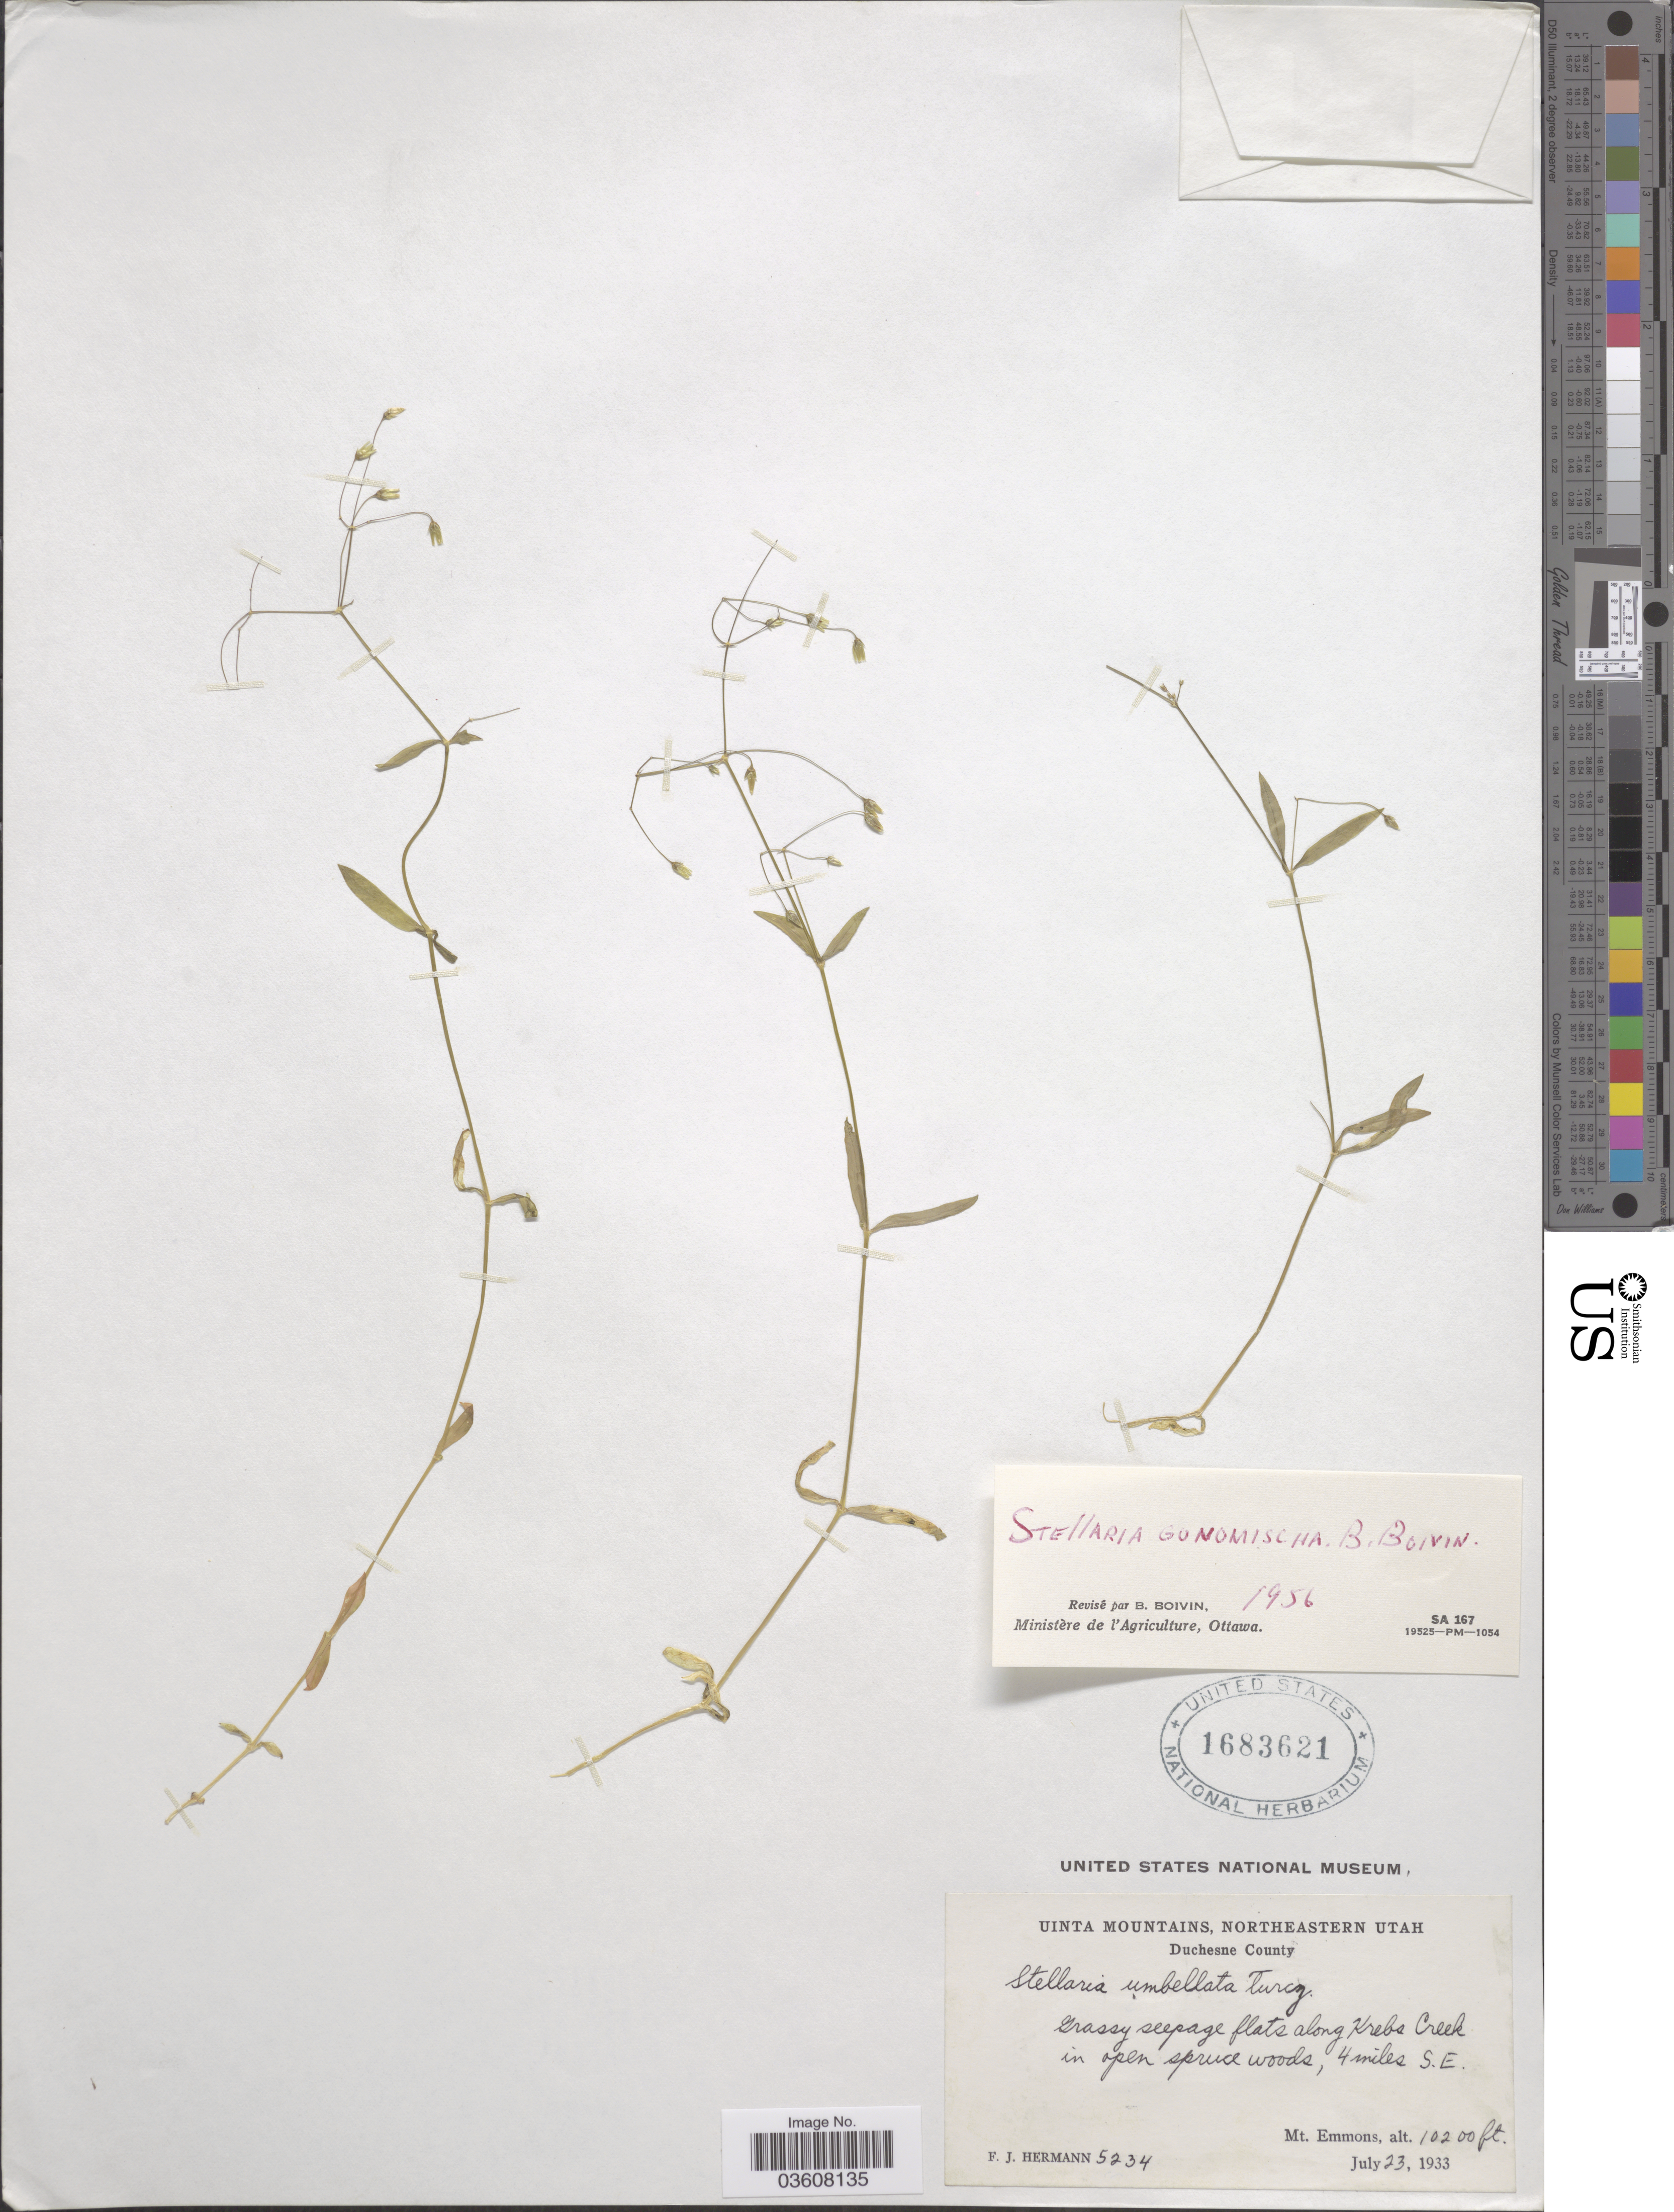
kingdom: Plantae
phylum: Tracheophyta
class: Magnoliopsida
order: Caryophyllales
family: Caryophyllaceae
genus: Stellaria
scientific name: Stellaria umbellata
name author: Turcz.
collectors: F. J. Hermann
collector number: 5234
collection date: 1933-07-23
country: United States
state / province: Utah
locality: Uinta Mountains, Northeastern Utah. Duchesne County. Grassy seepage flats along Krebs Creek in open spruce woods, 4 miles S. E. Mt. Emmons.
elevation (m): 3109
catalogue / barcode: US 1683621